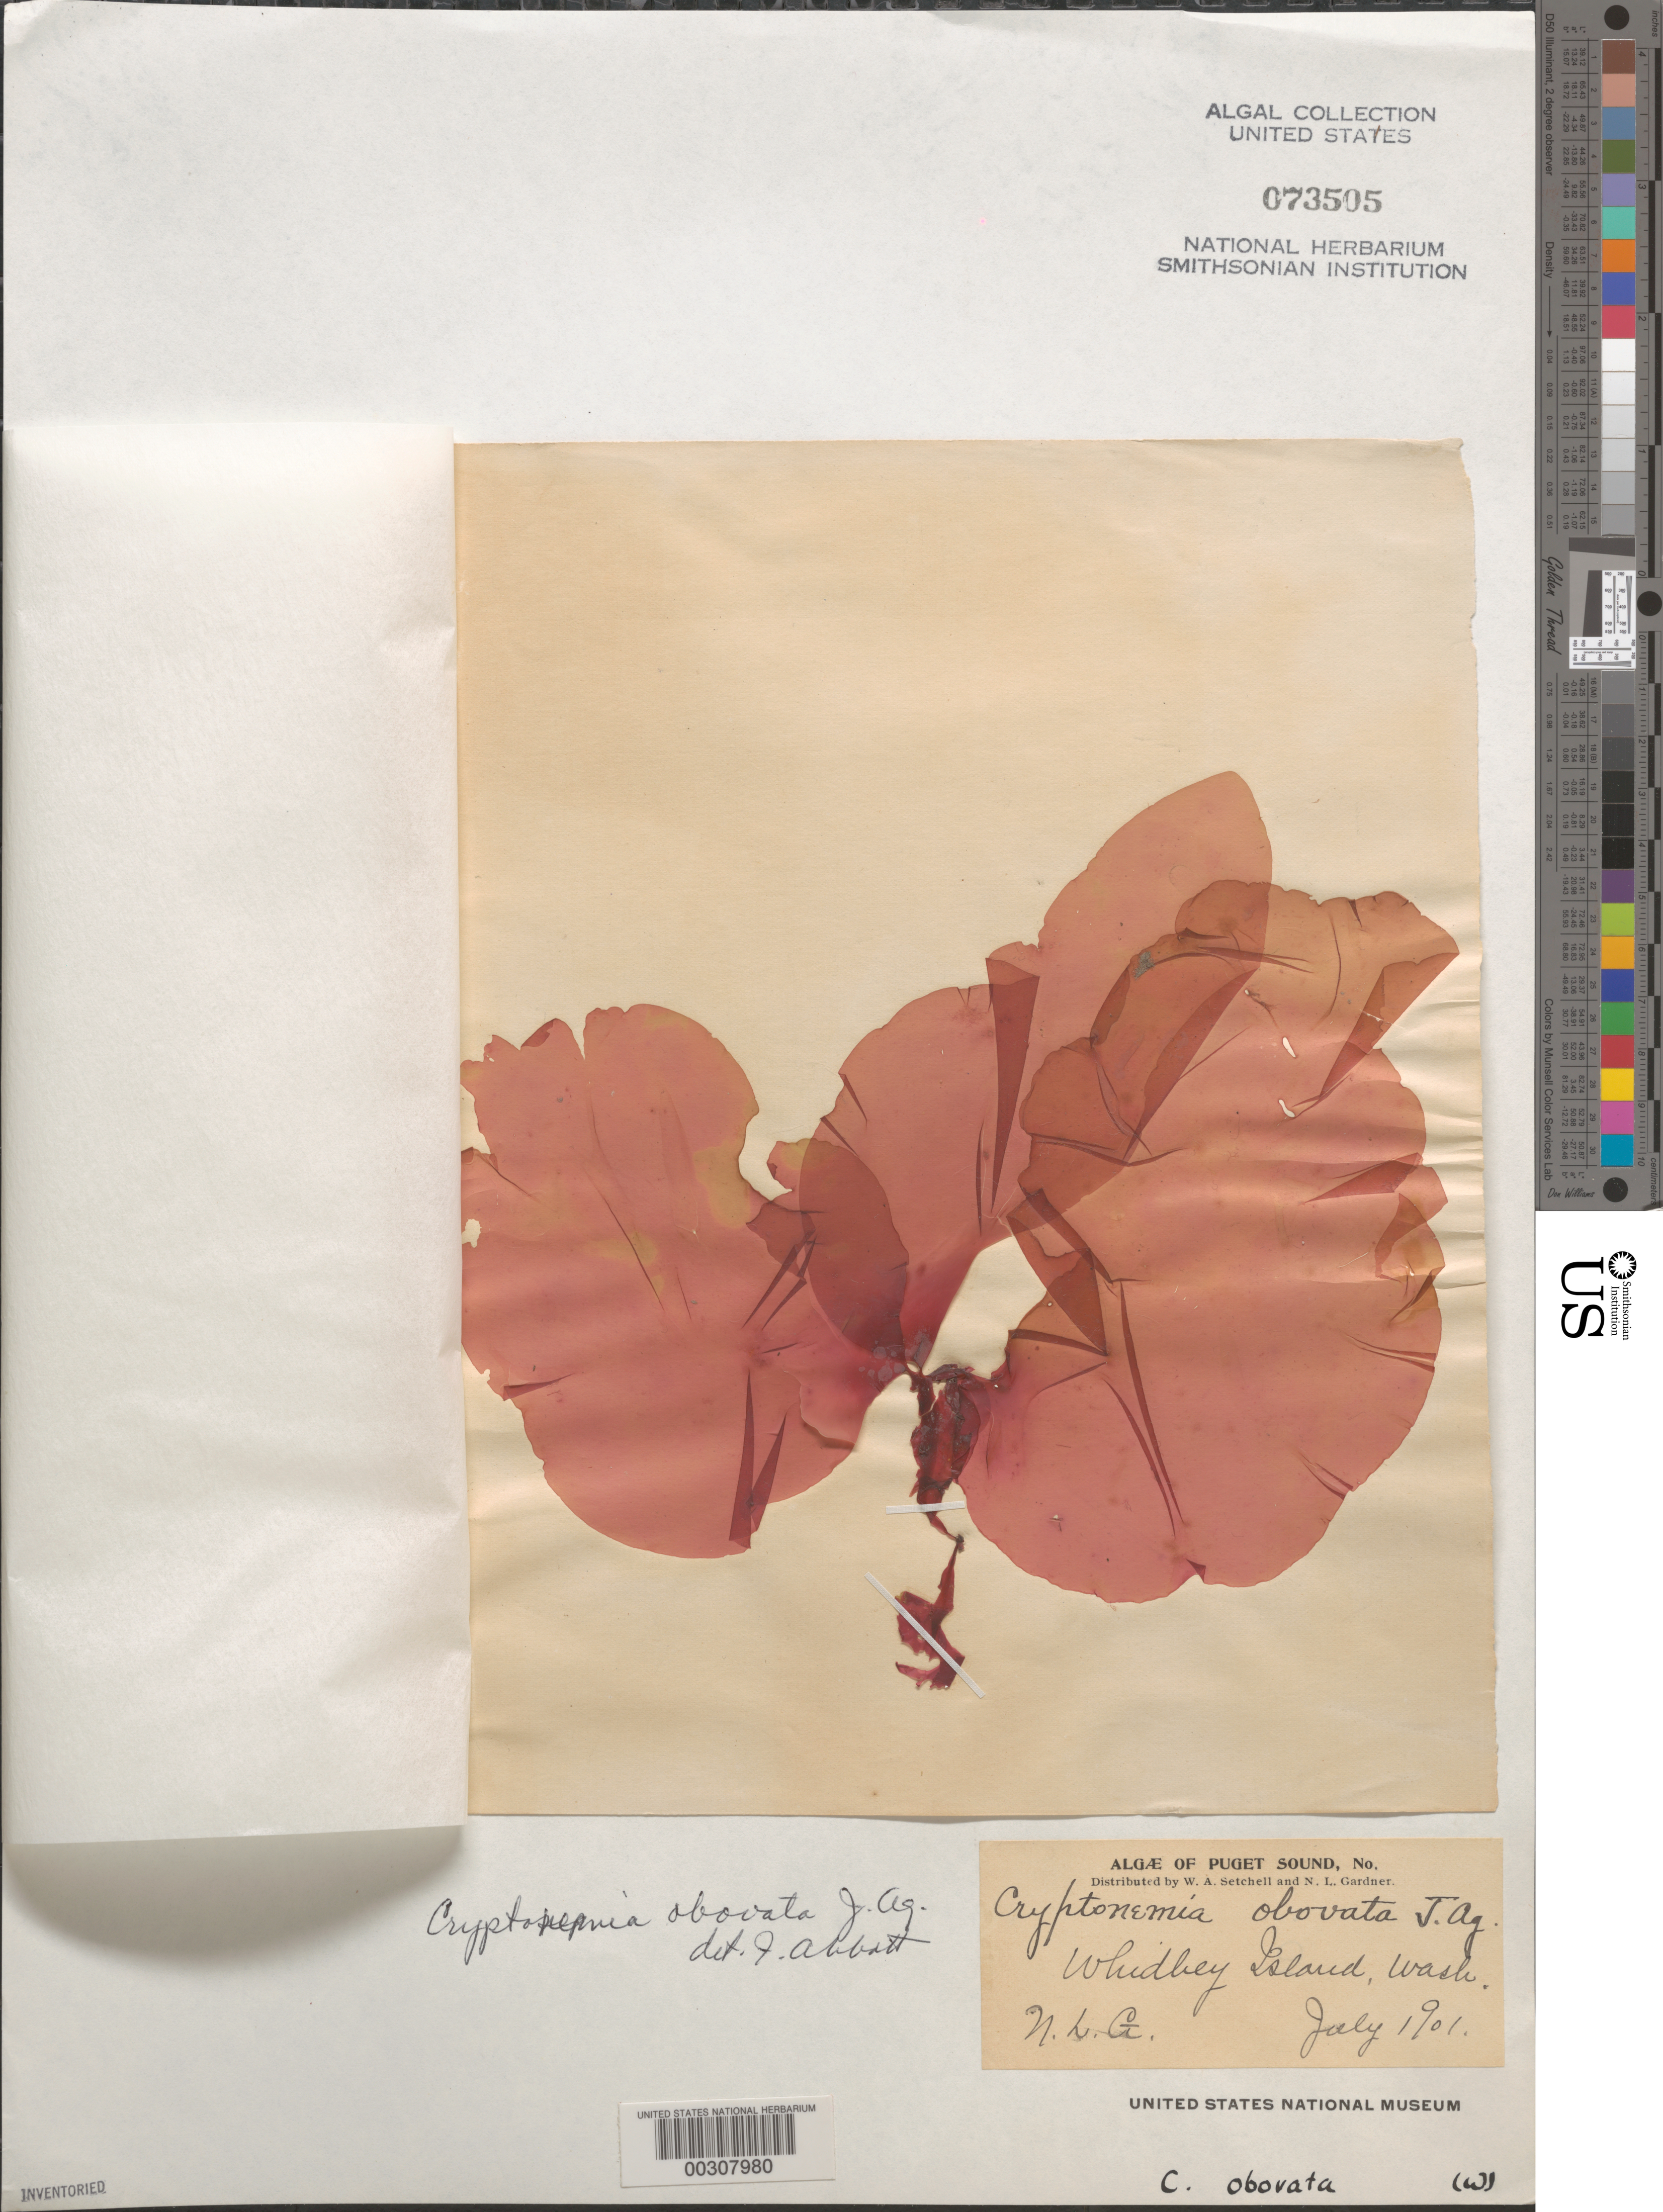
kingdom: Plantae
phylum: Rhodophyta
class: Florideophyceae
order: Halymeniales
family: Halymeniaceae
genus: Cryptonemia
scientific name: Cryptonemia obovata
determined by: Abbott, Isabella A.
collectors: N. Gardner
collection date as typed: Jul 1901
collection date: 1901-07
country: United States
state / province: Washington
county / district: Island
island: Whidbey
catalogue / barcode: US 73505